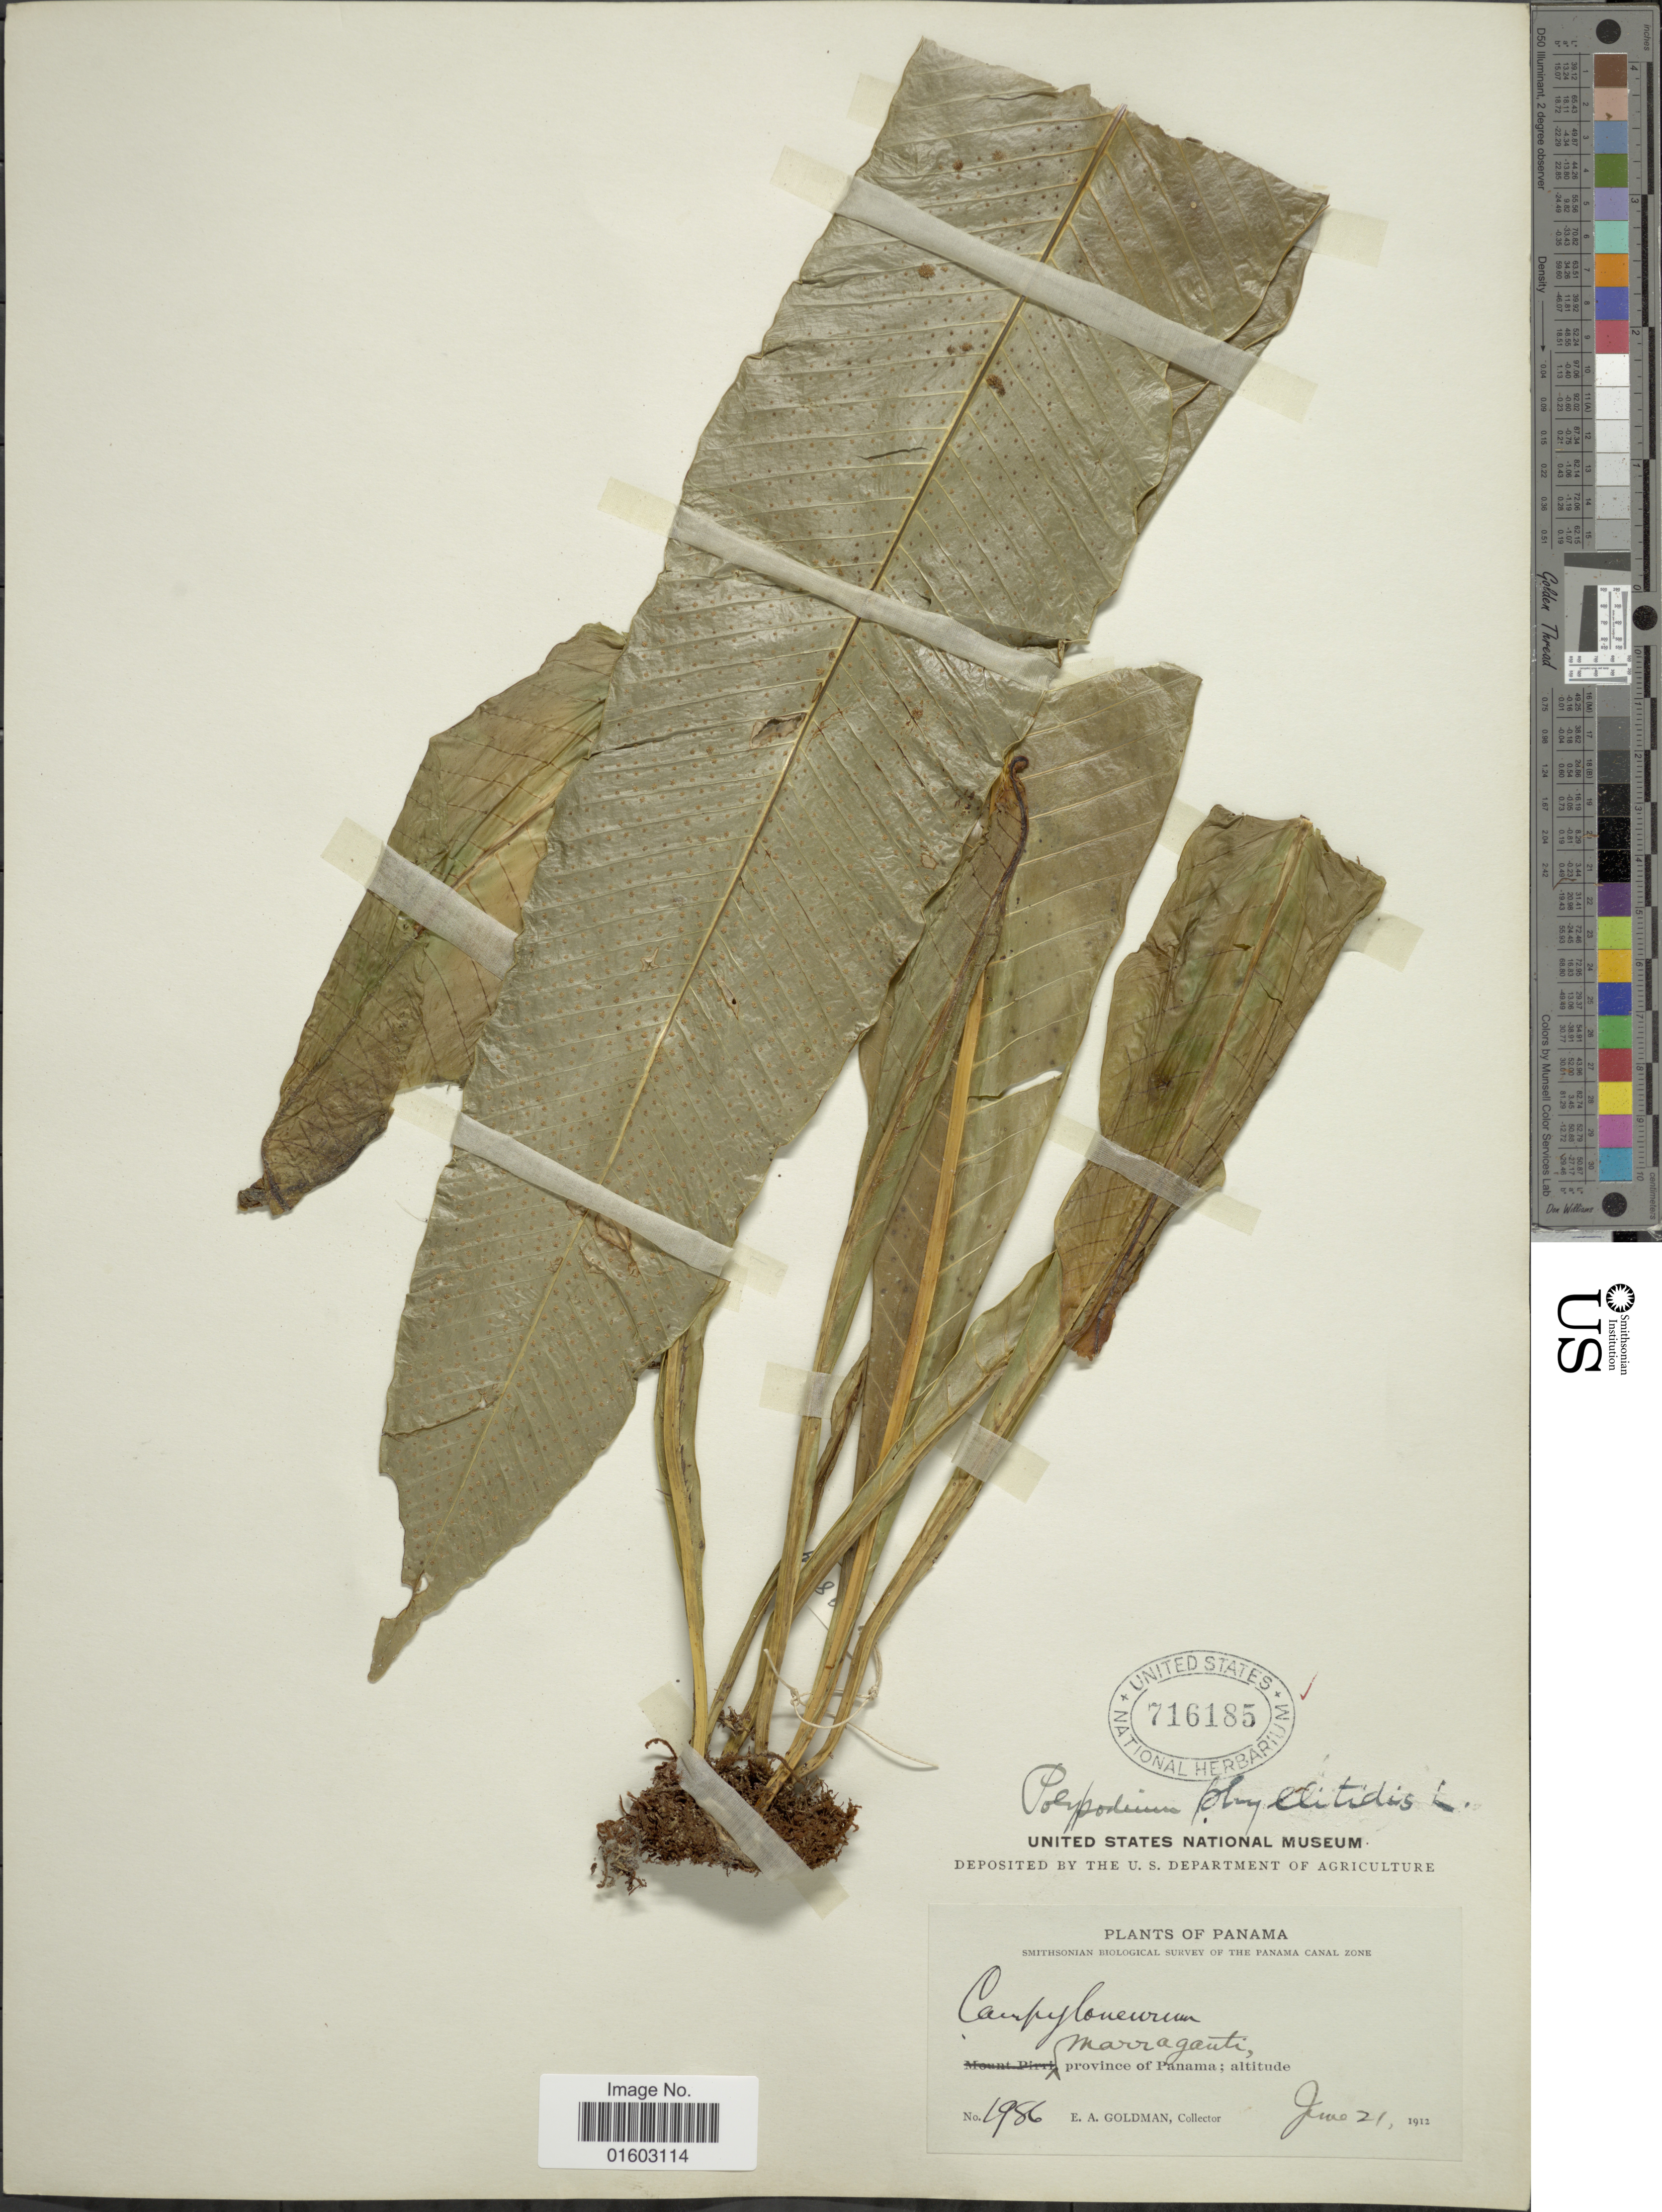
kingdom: Plantae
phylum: Tracheophyta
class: Polypodiopsida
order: Polypodiales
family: Polypodiaceae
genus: Campyloneurum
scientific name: Campyloneurum phyllitidis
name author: (L.) C. Presl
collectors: E. A. Goldman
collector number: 1986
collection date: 1912-06-21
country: Panama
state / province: Panamá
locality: Marraganti, Province of Panama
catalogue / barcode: US 716185